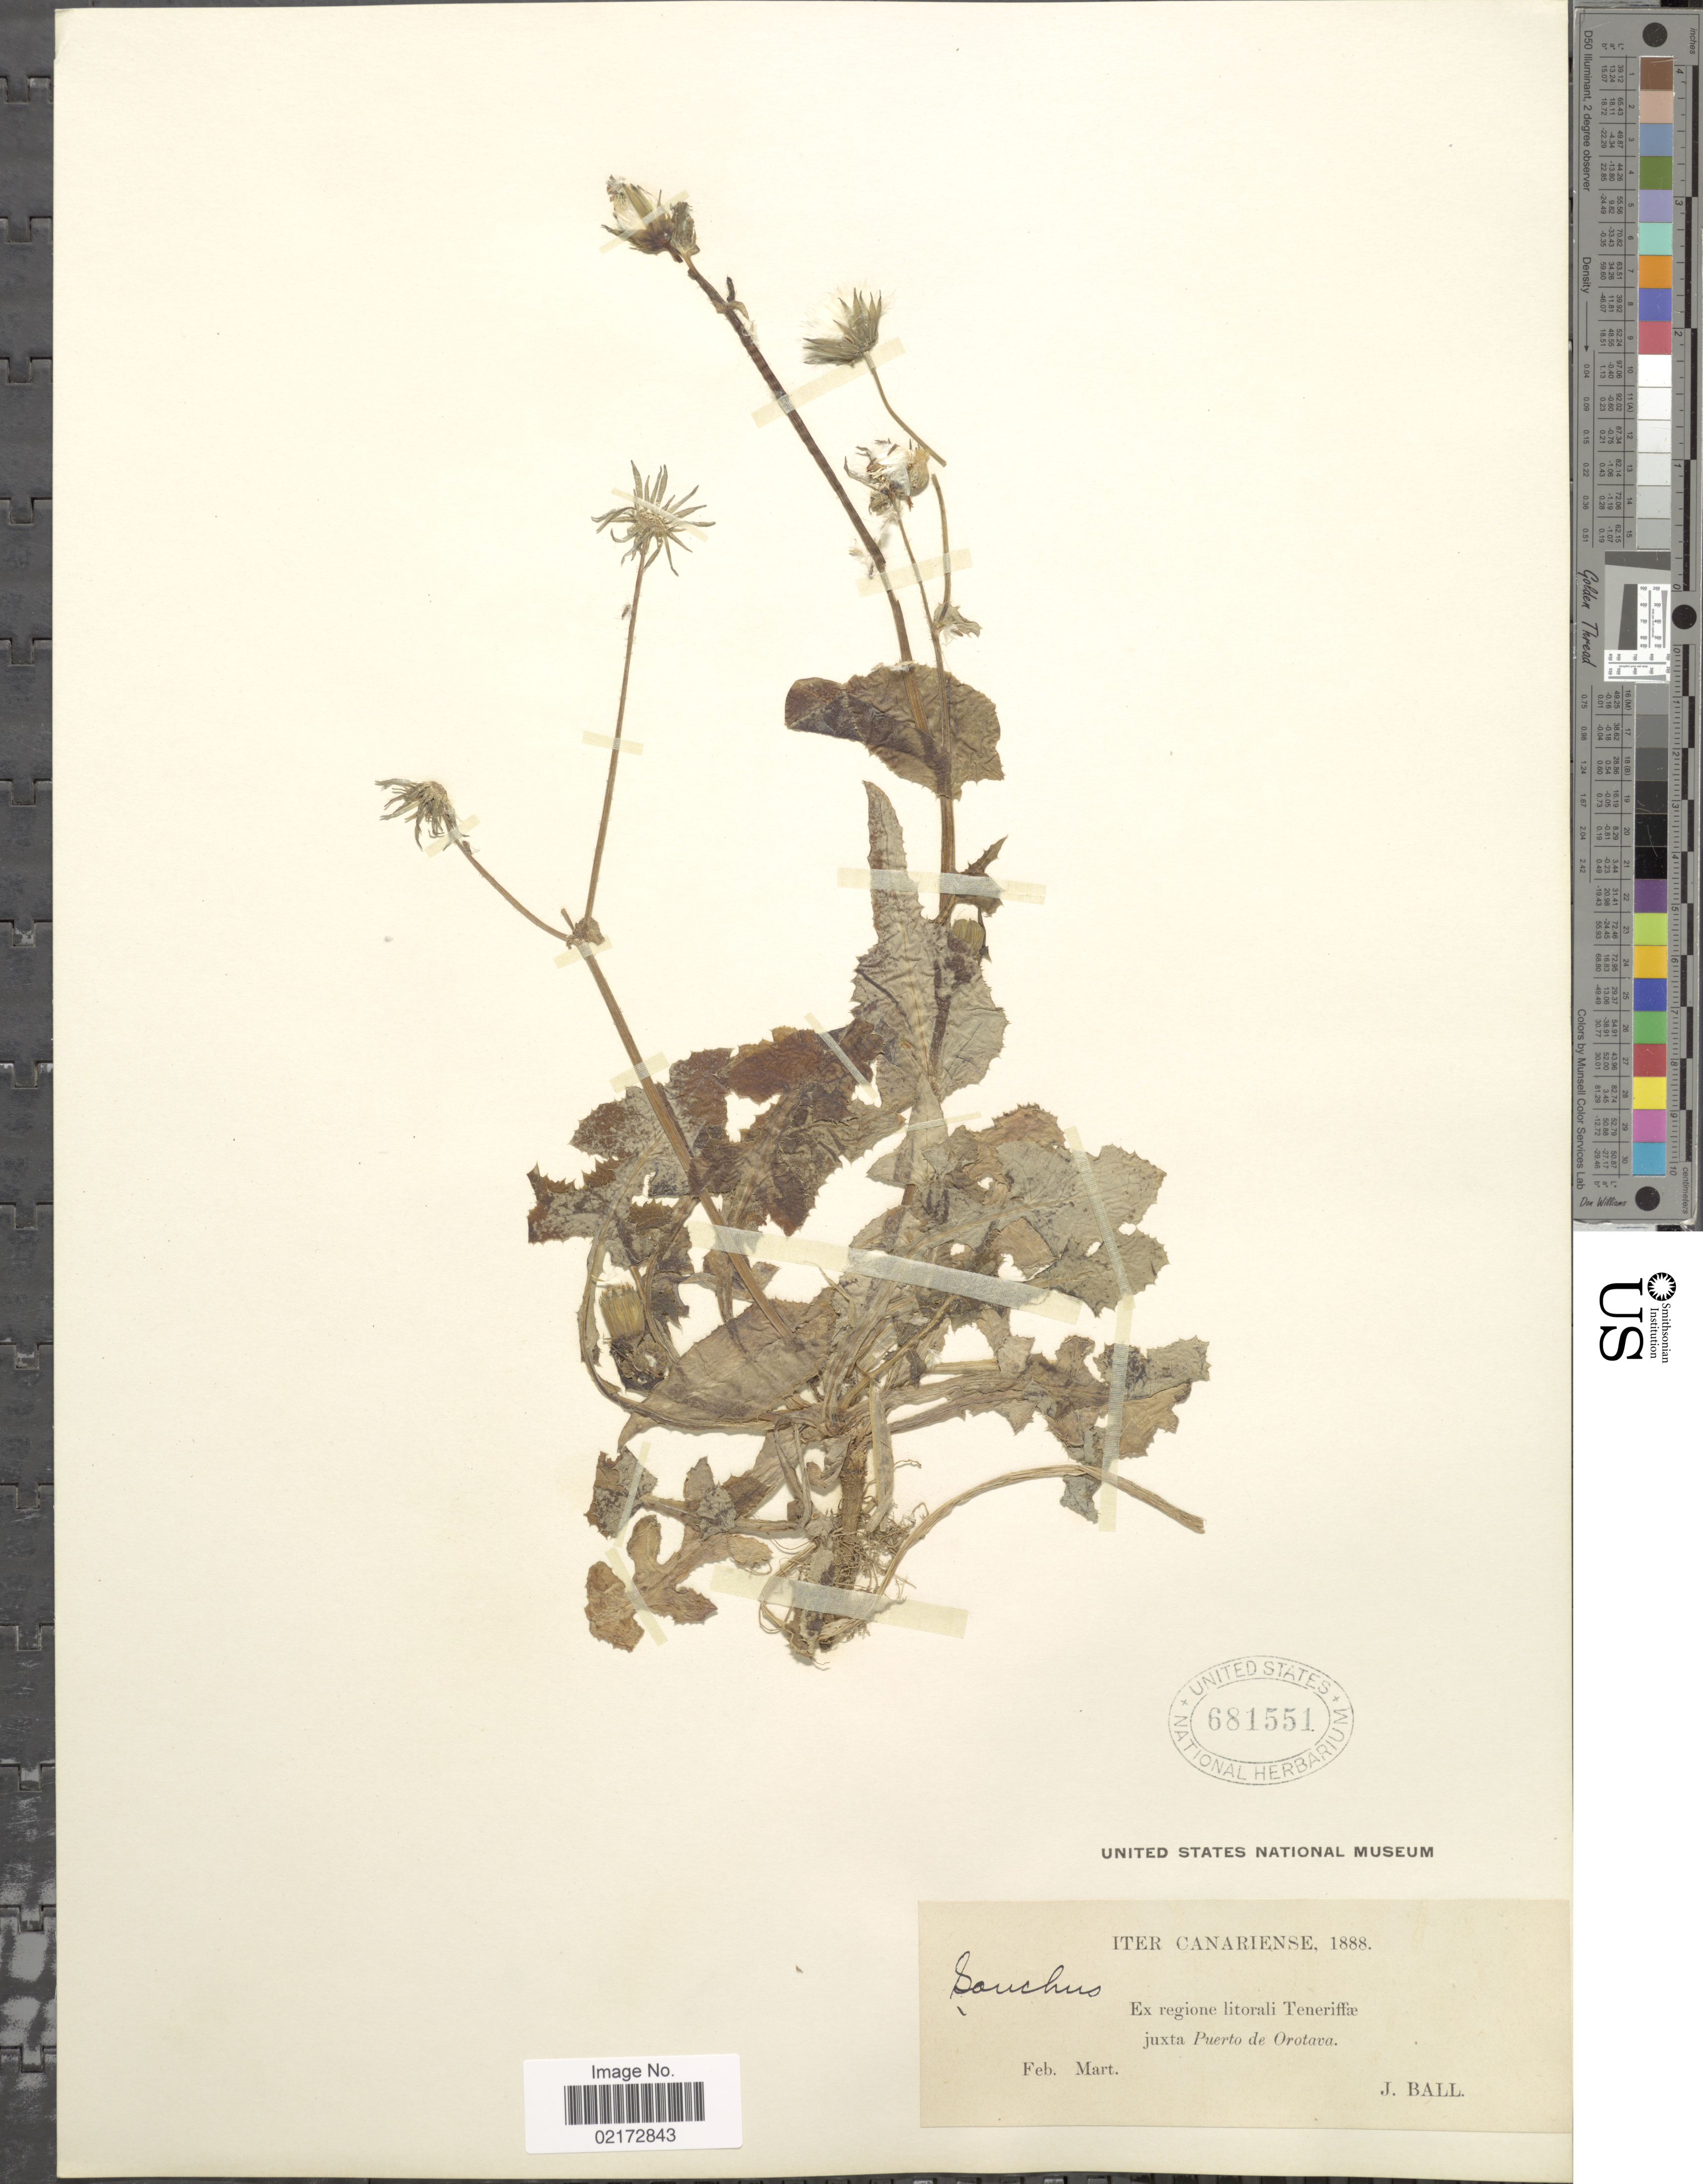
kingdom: Plantae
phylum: Tracheophyta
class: Magnoliopsida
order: Asterales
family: Asteraceae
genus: Sonchus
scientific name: Sonchus oleraceus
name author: L.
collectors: J. Ball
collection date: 1888-02/1888-03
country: Spain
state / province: Canarias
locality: Canariense, regione litorali Teneriffae, juxta Puerto de Orotava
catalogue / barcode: US 681551